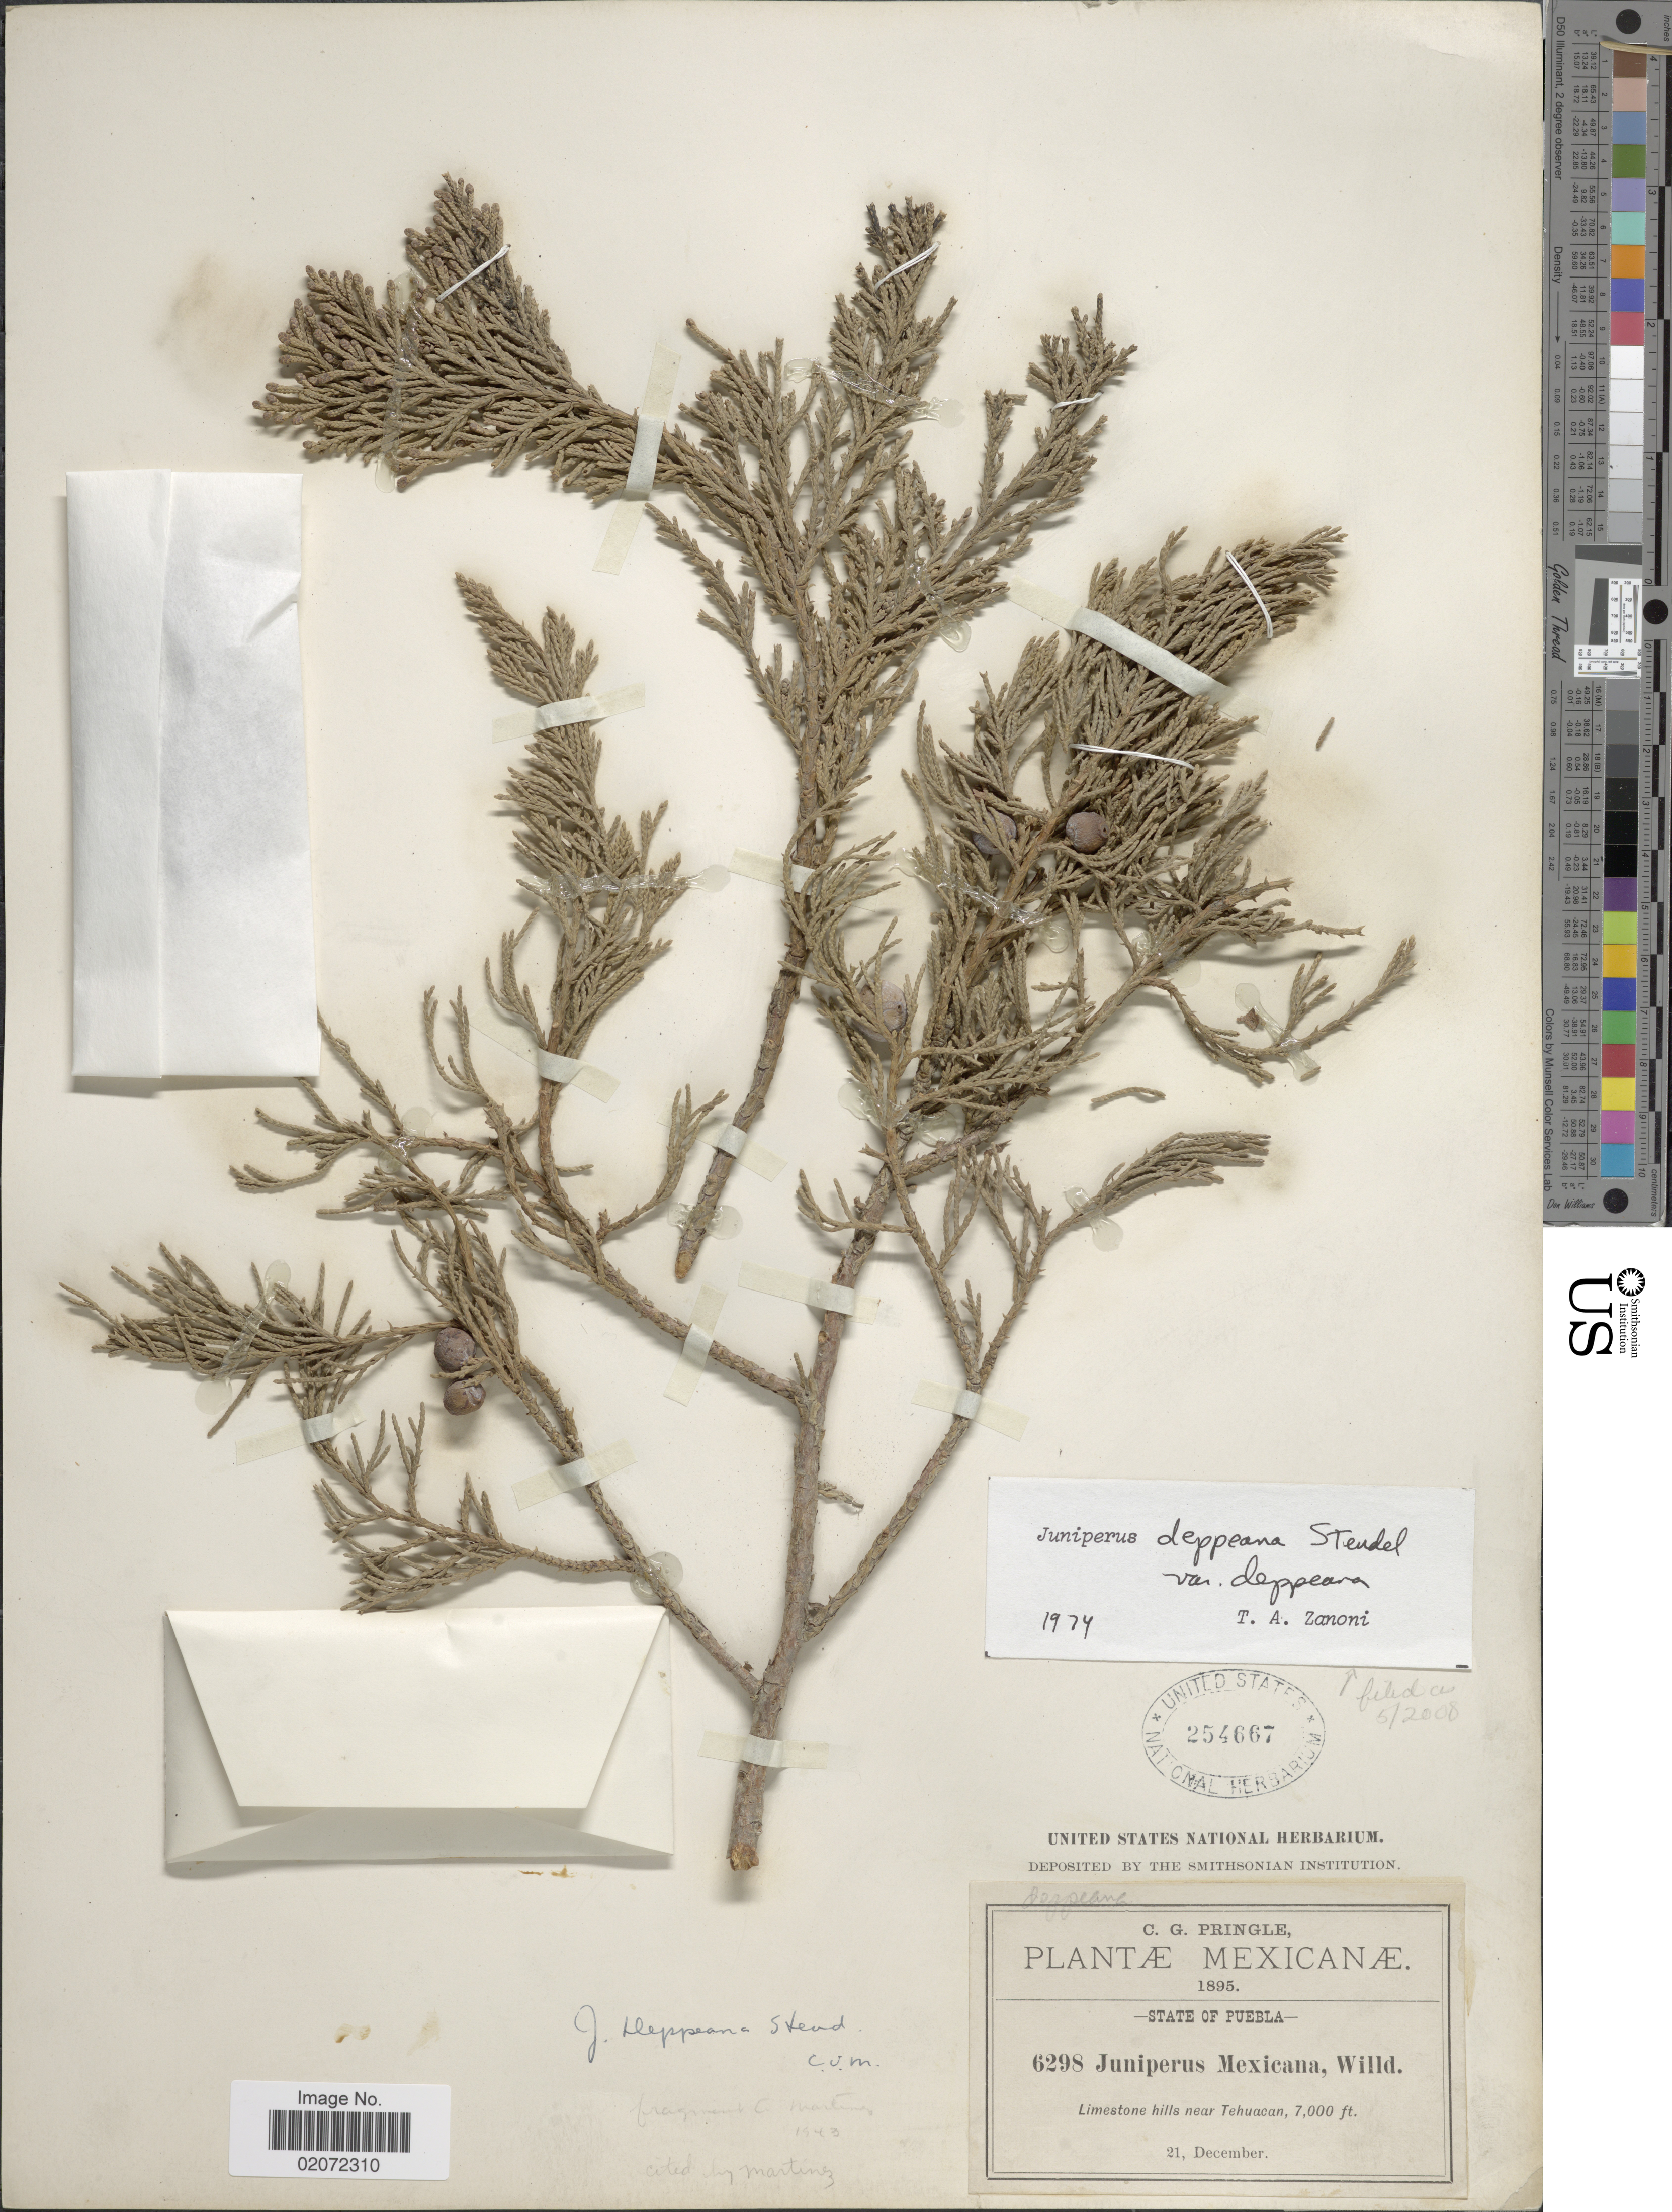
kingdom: Plantae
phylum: Tracheophyta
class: Pinopsida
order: Pinales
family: Cupressaceae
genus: Juniperus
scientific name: Juniperus deppeana var. deppeana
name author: Steud.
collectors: C. G. Pringle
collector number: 6298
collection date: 1895-12-21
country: Mexico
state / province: Puebla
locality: Near Tehuacan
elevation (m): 2134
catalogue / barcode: US 254667